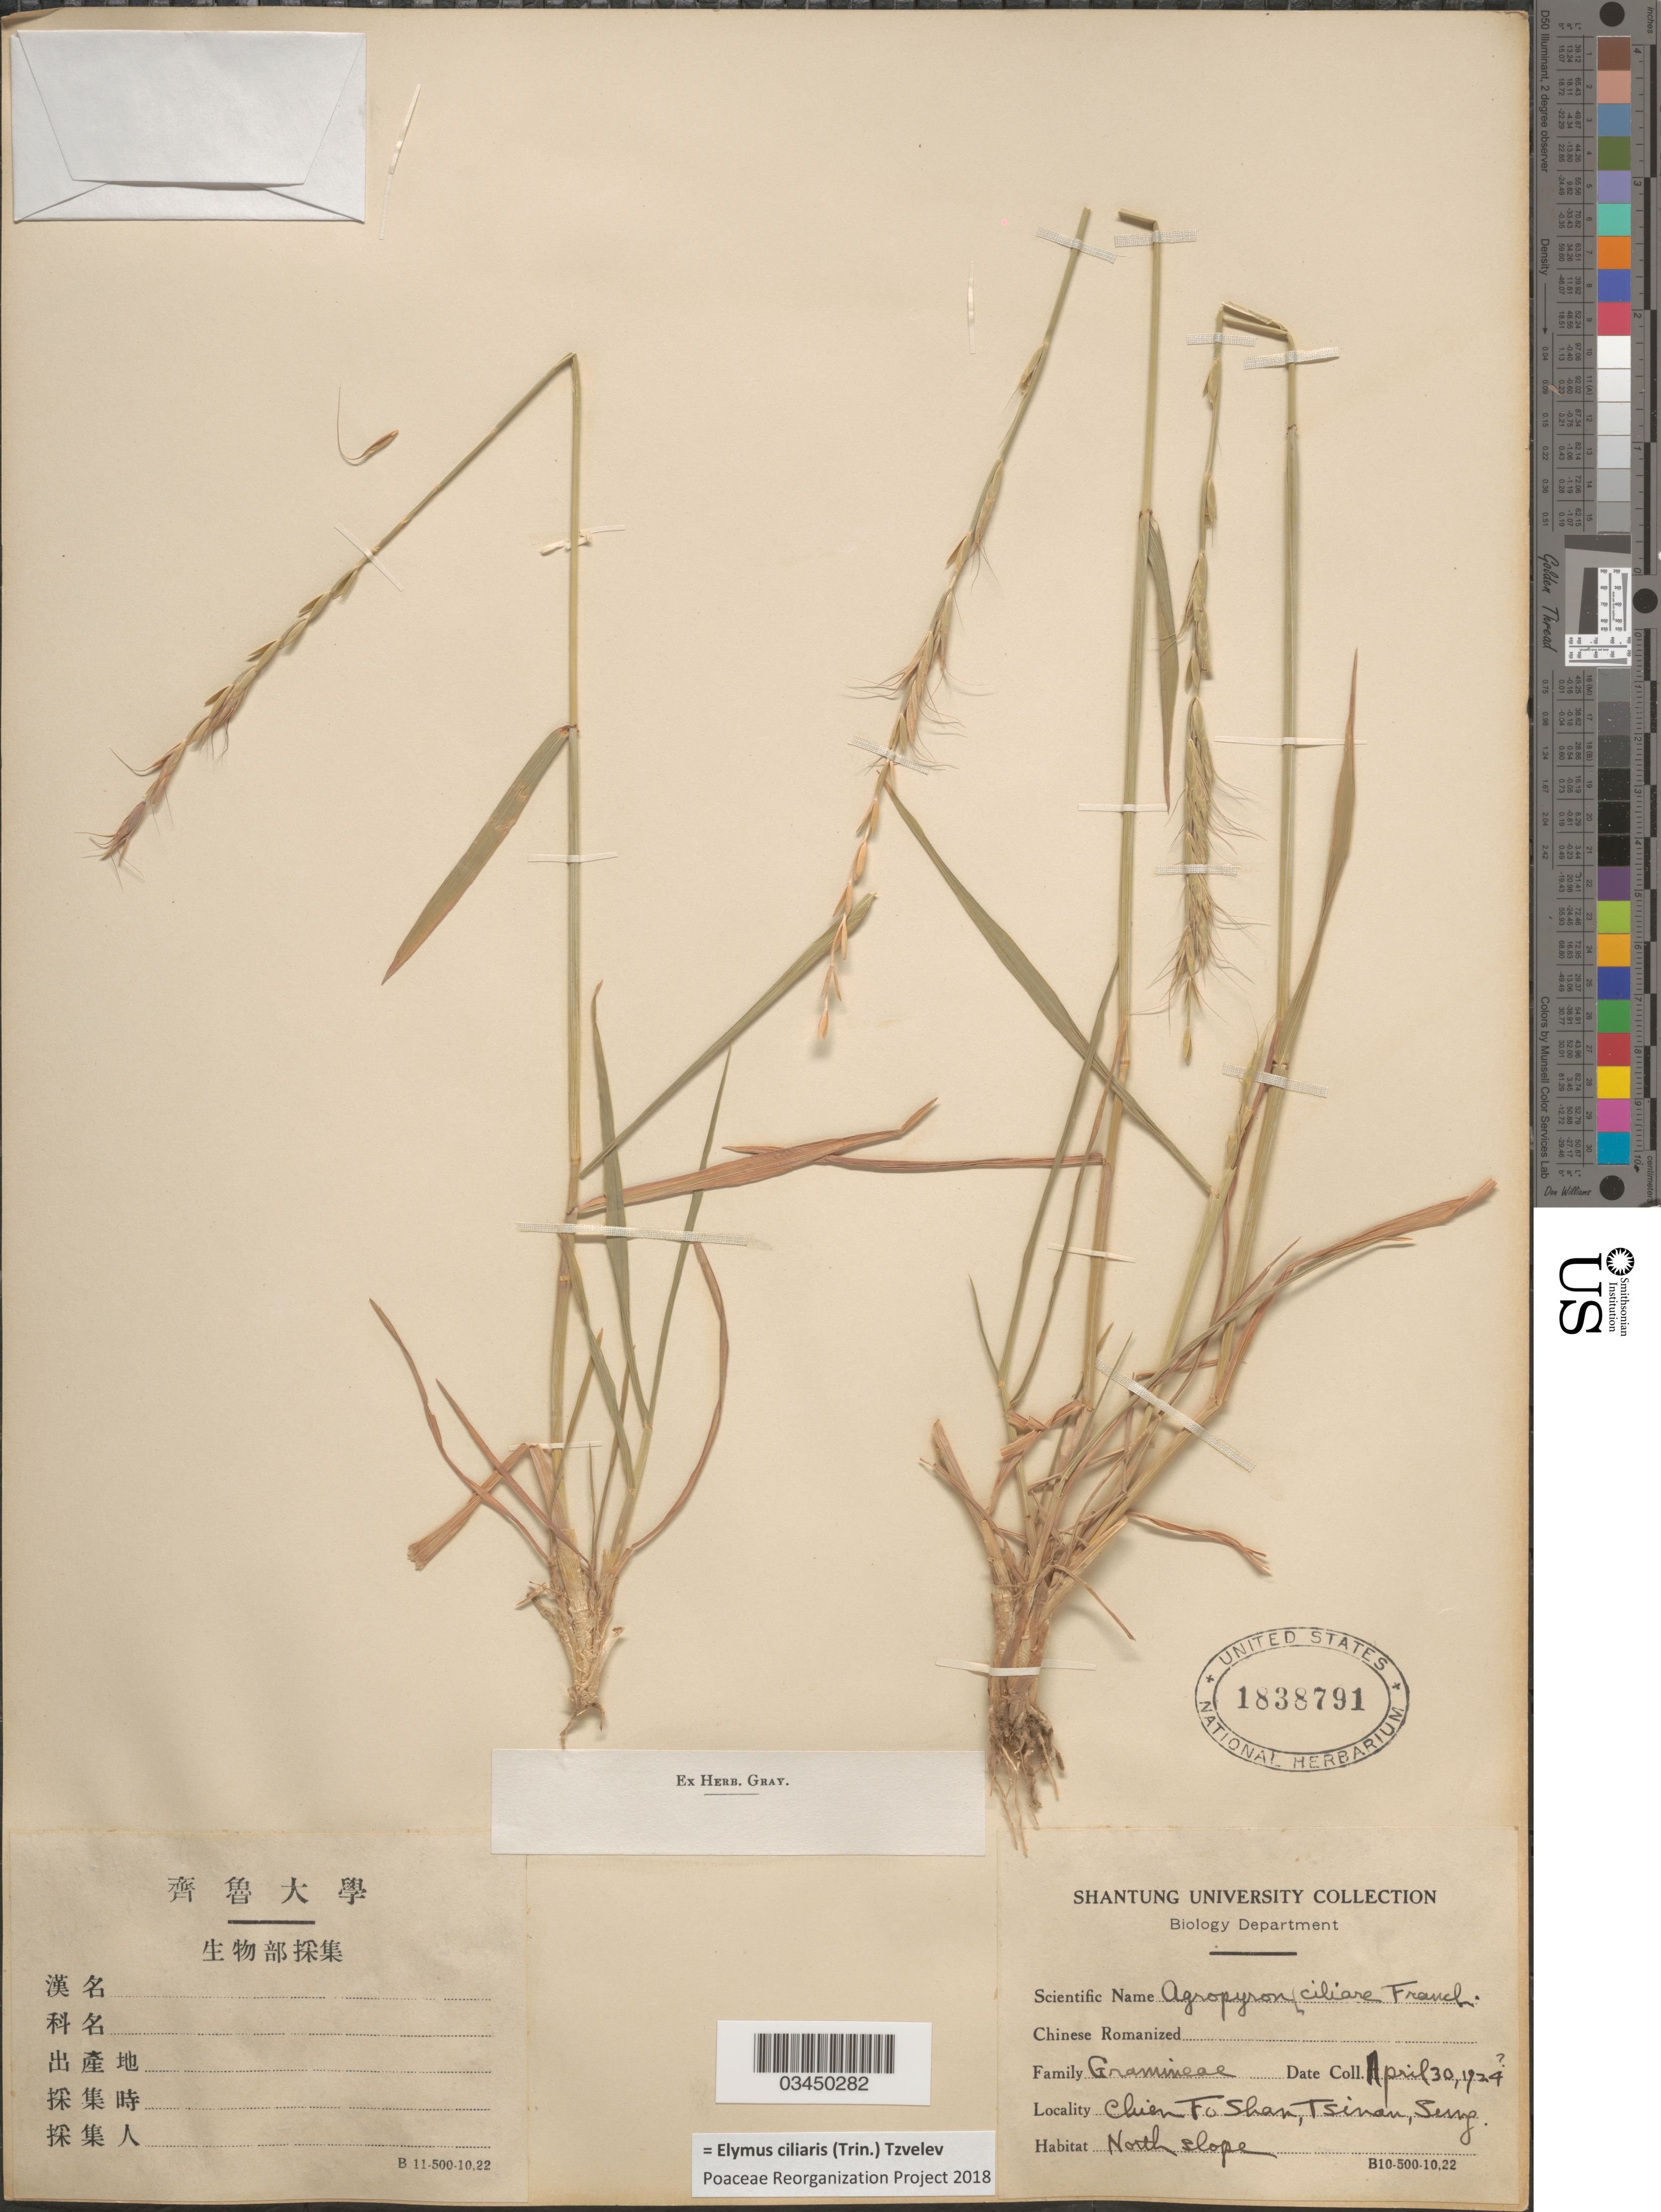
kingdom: Plantae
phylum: Tracheophyta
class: Liliopsida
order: Poales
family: Poaceae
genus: Elymus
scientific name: Elymus ciliaris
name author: (Trin.) Tzvelev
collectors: Shantung University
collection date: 1924-04-30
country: China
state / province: Shandong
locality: Chien Fo Shan, Tsinan, Sing. North slope.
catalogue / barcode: US 1838791